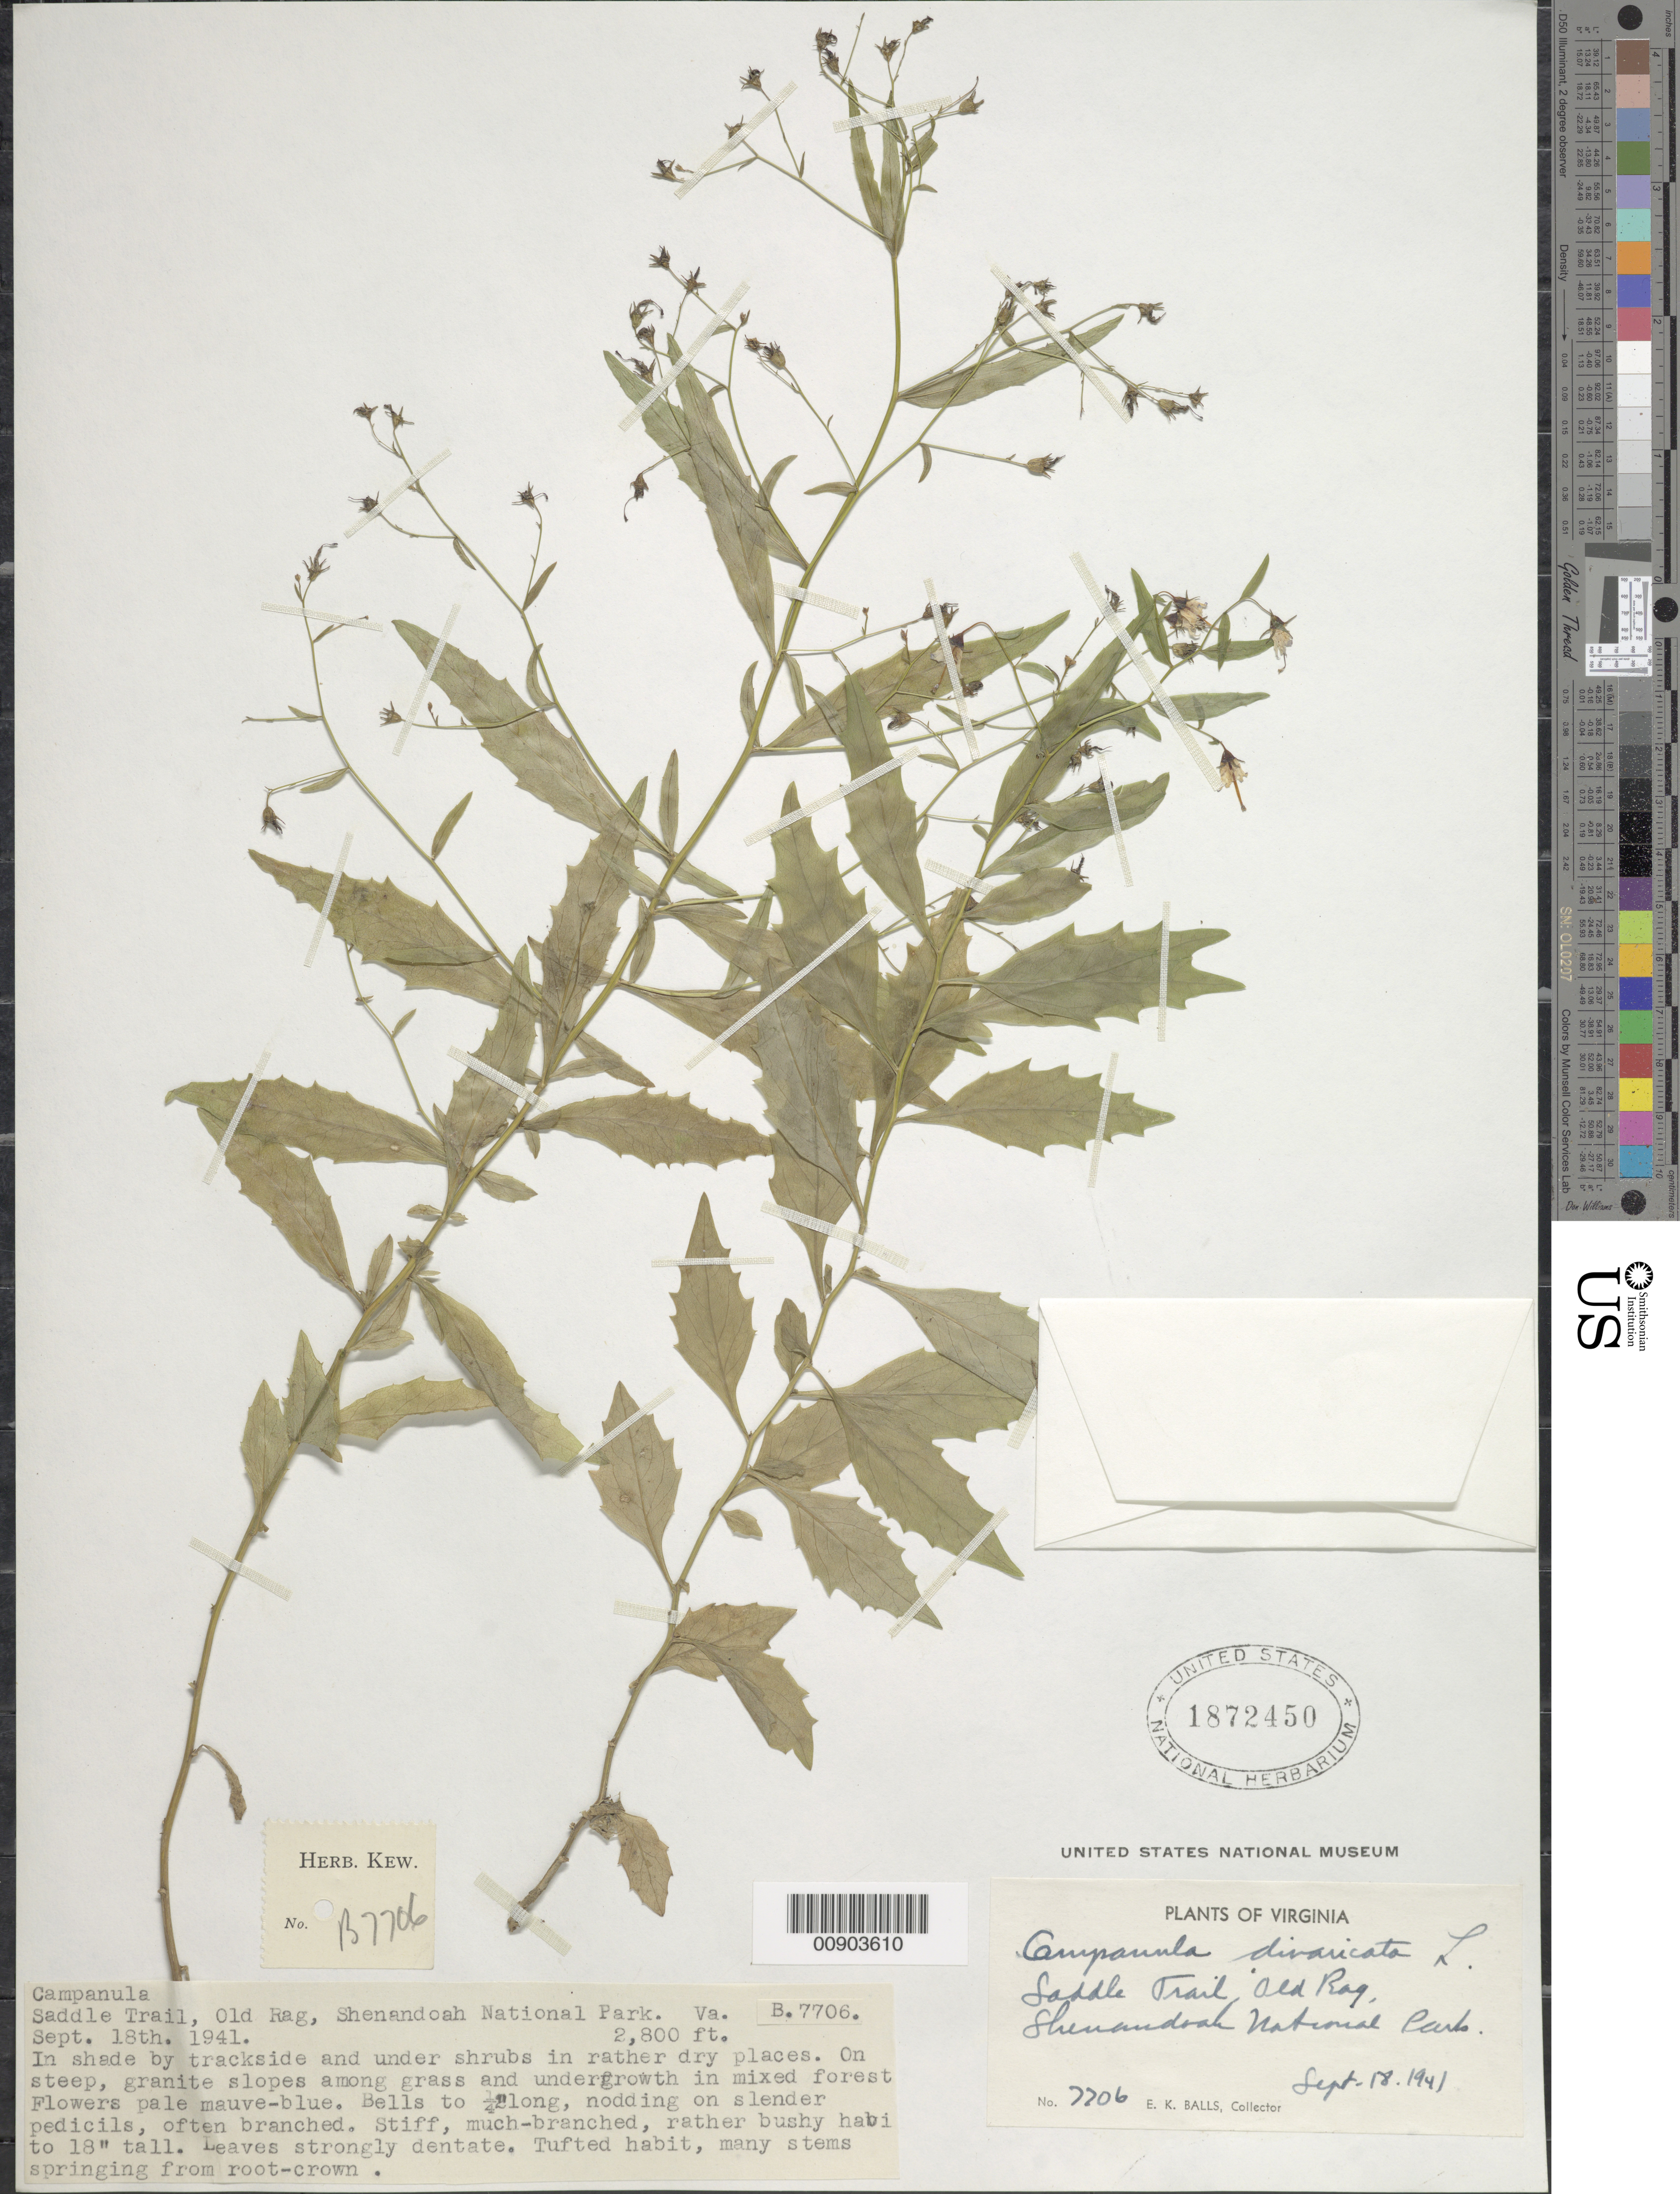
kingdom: Plantae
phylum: Tracheophyta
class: Magnoliopsida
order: Asterales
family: Campanulaceae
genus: Campanula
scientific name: Campanula divaricata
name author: Michx.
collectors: E. K. Balls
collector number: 7706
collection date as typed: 18 Sep 1941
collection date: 1941-09-18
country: United States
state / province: Virginia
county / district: Madison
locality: Saddle Trail, Old Rag, Shenandoah National Park.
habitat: In shade by trackside and under shrubs in rather dry places.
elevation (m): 853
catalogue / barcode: US 1872450